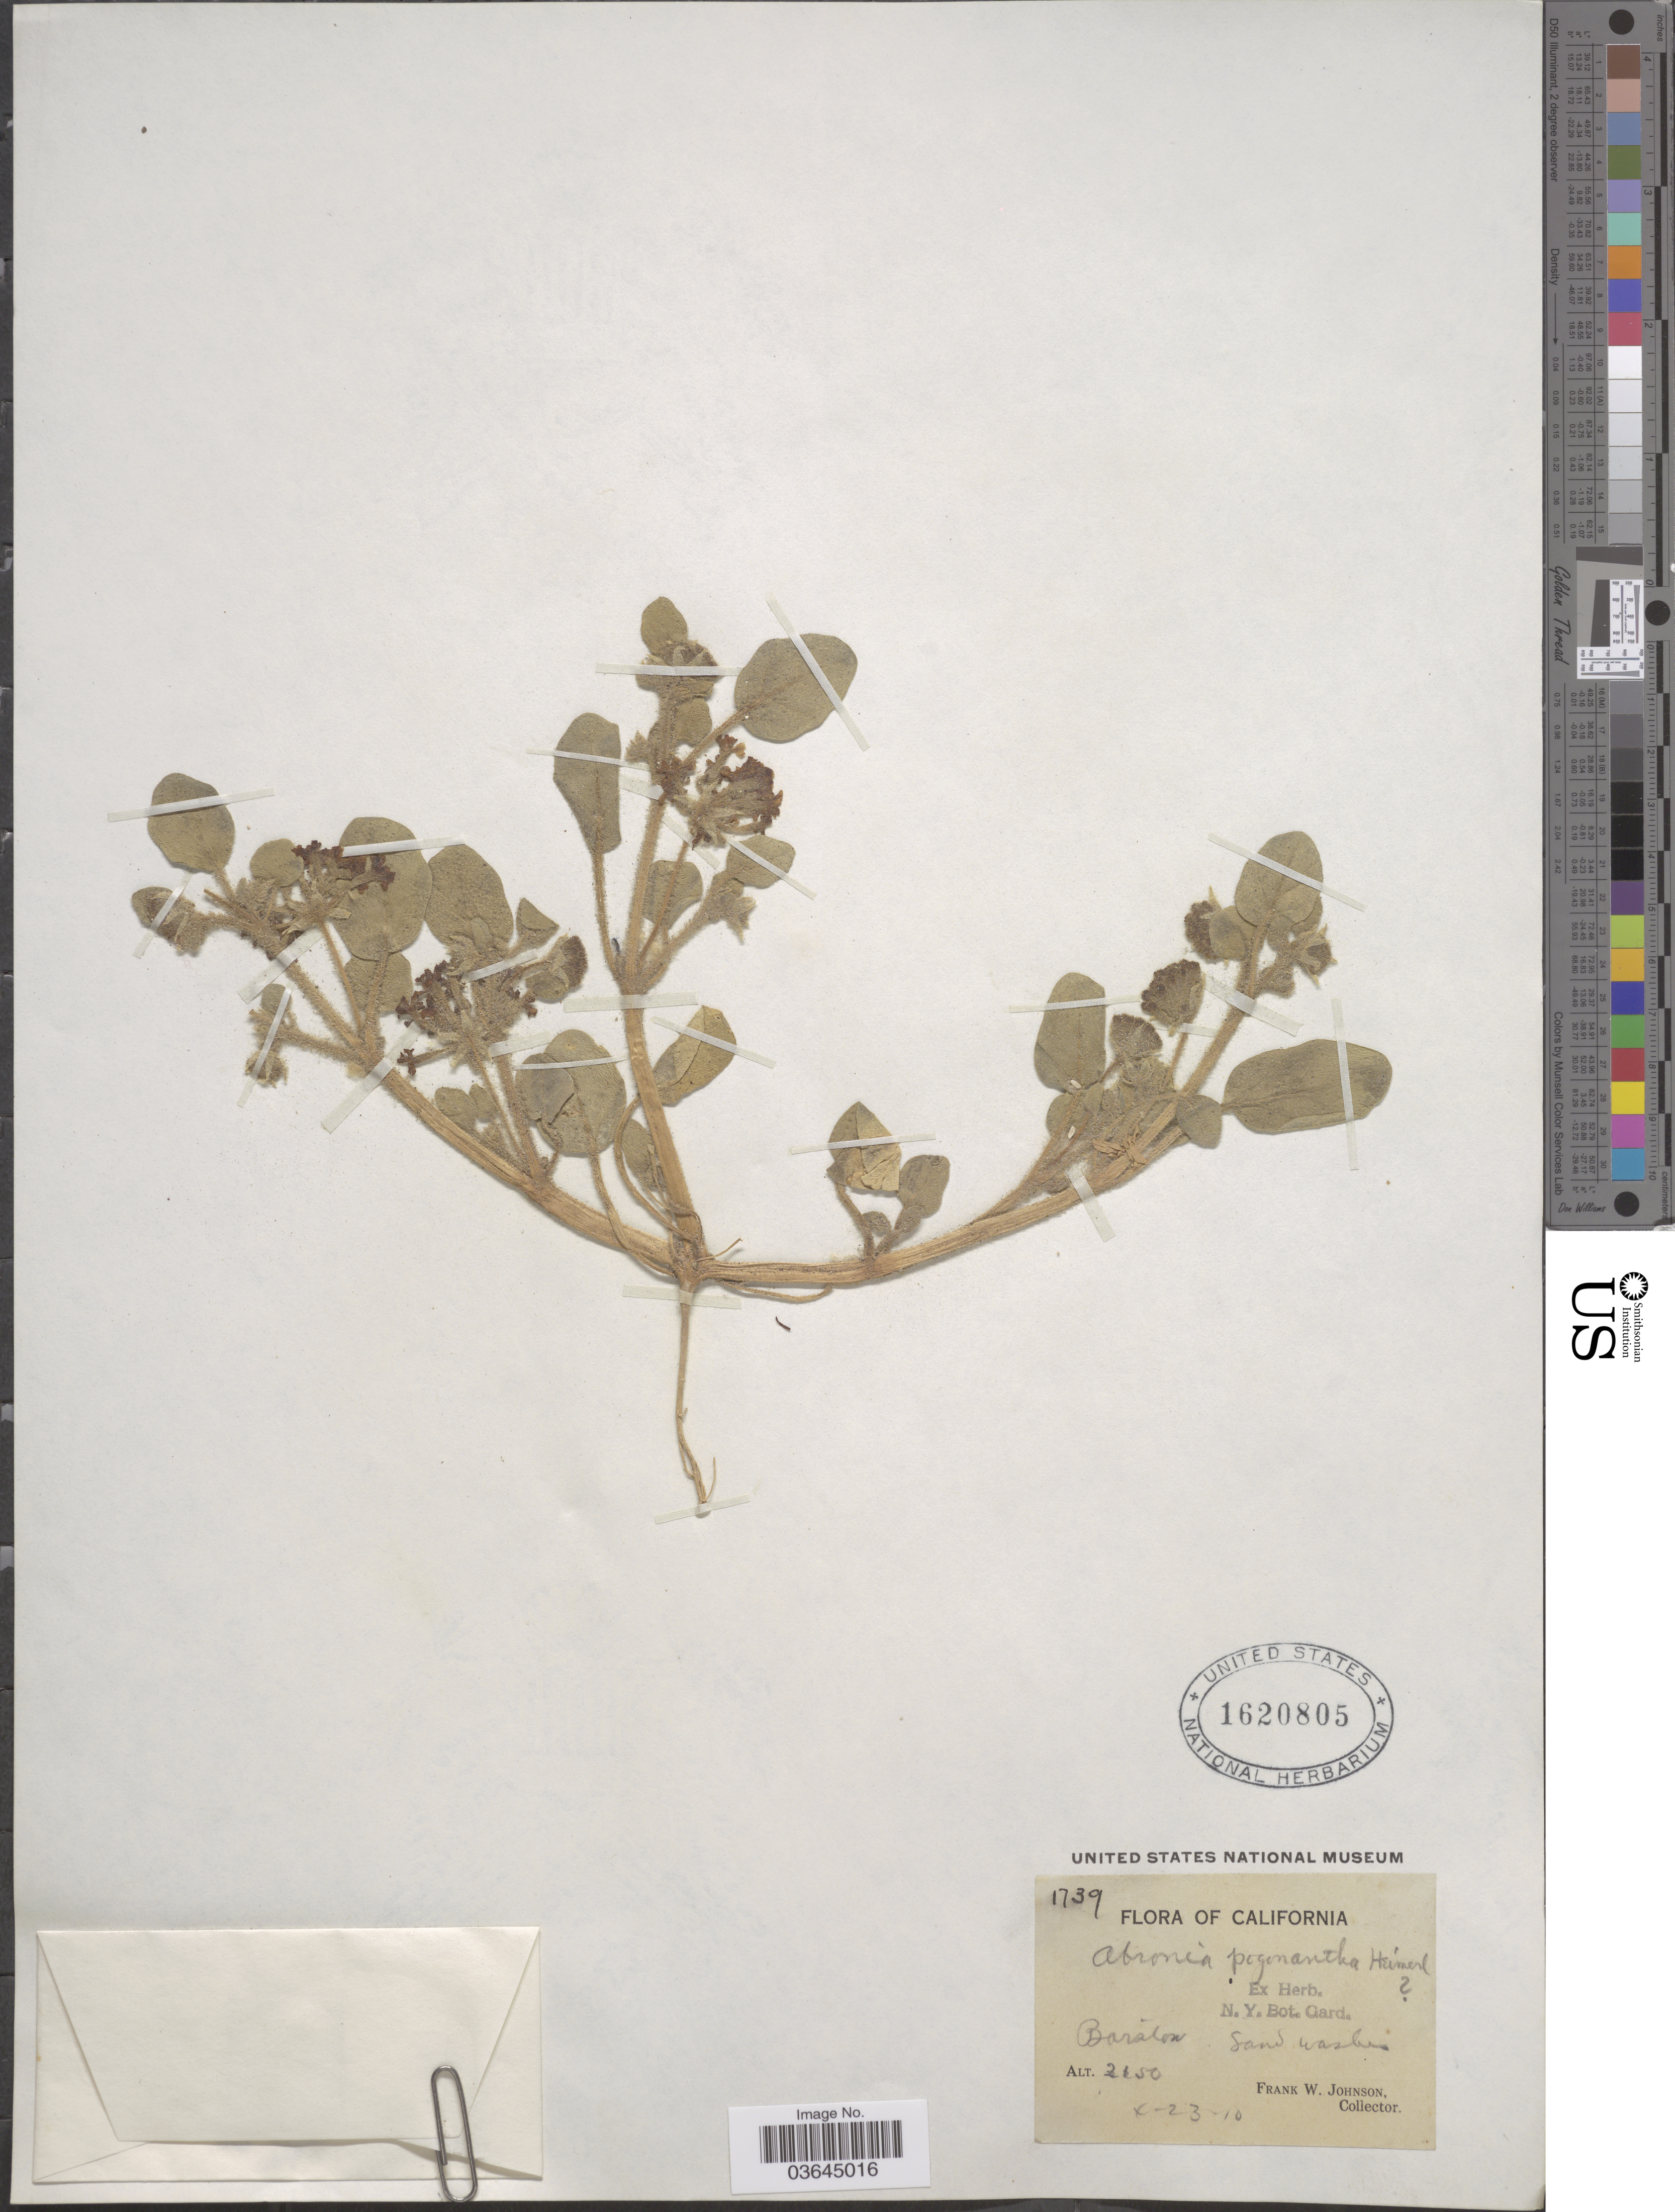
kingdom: Plantae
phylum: Tracheophyta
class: Magnoliopsida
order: Caryophyllales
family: Nyctaginaceae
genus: Abronia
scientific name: Abronia villosa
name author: S. Watson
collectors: F. W. Johnson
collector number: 1739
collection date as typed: Transcribed d/m/y: 23/10/10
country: United States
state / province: California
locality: Barstow.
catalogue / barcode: US 1620805